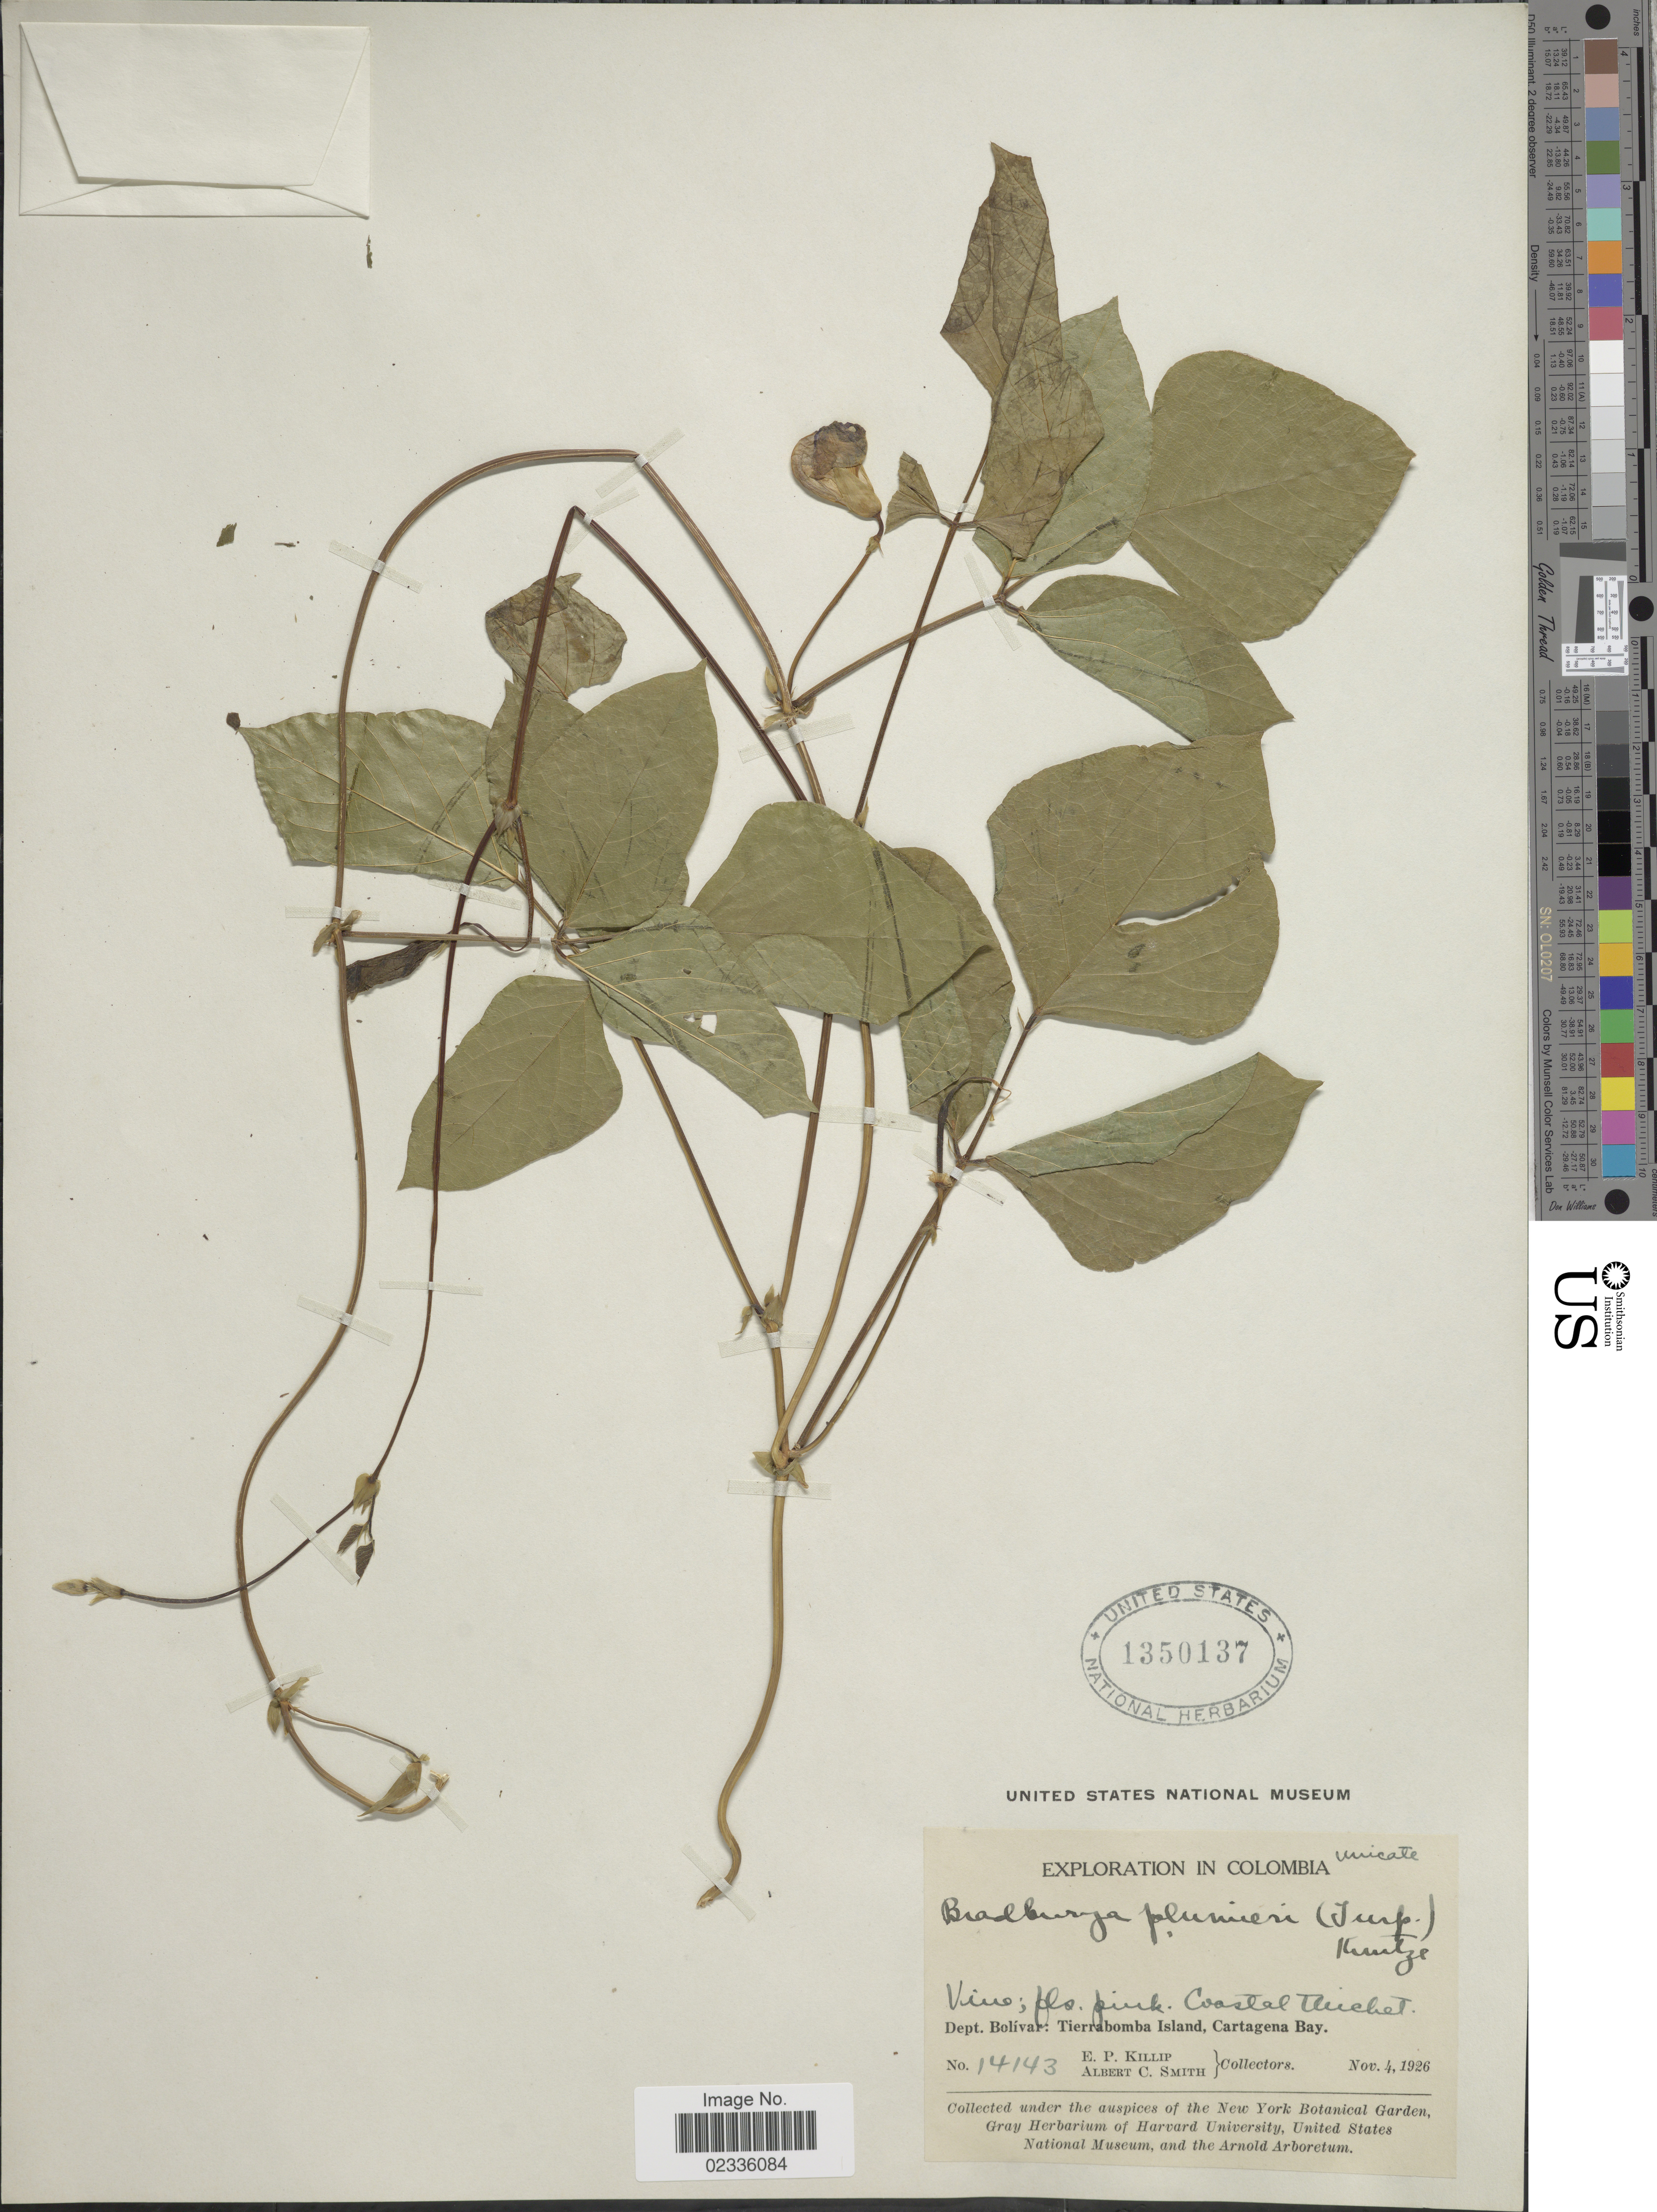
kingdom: Plantae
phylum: Tracheophyta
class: Magnoliopsida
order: Fabales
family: Fabaceae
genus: Centrosema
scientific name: Centrosema plumieri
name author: (Turpin ex Pers.) Benth.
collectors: E. P. Killip & A. C. Smith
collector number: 14143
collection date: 1926-11-04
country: Colombia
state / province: Bolívar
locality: Dept. Bolivar: Tierrabomba Island, Cartagena Bay, Coastal Thicket.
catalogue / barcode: US 1350137